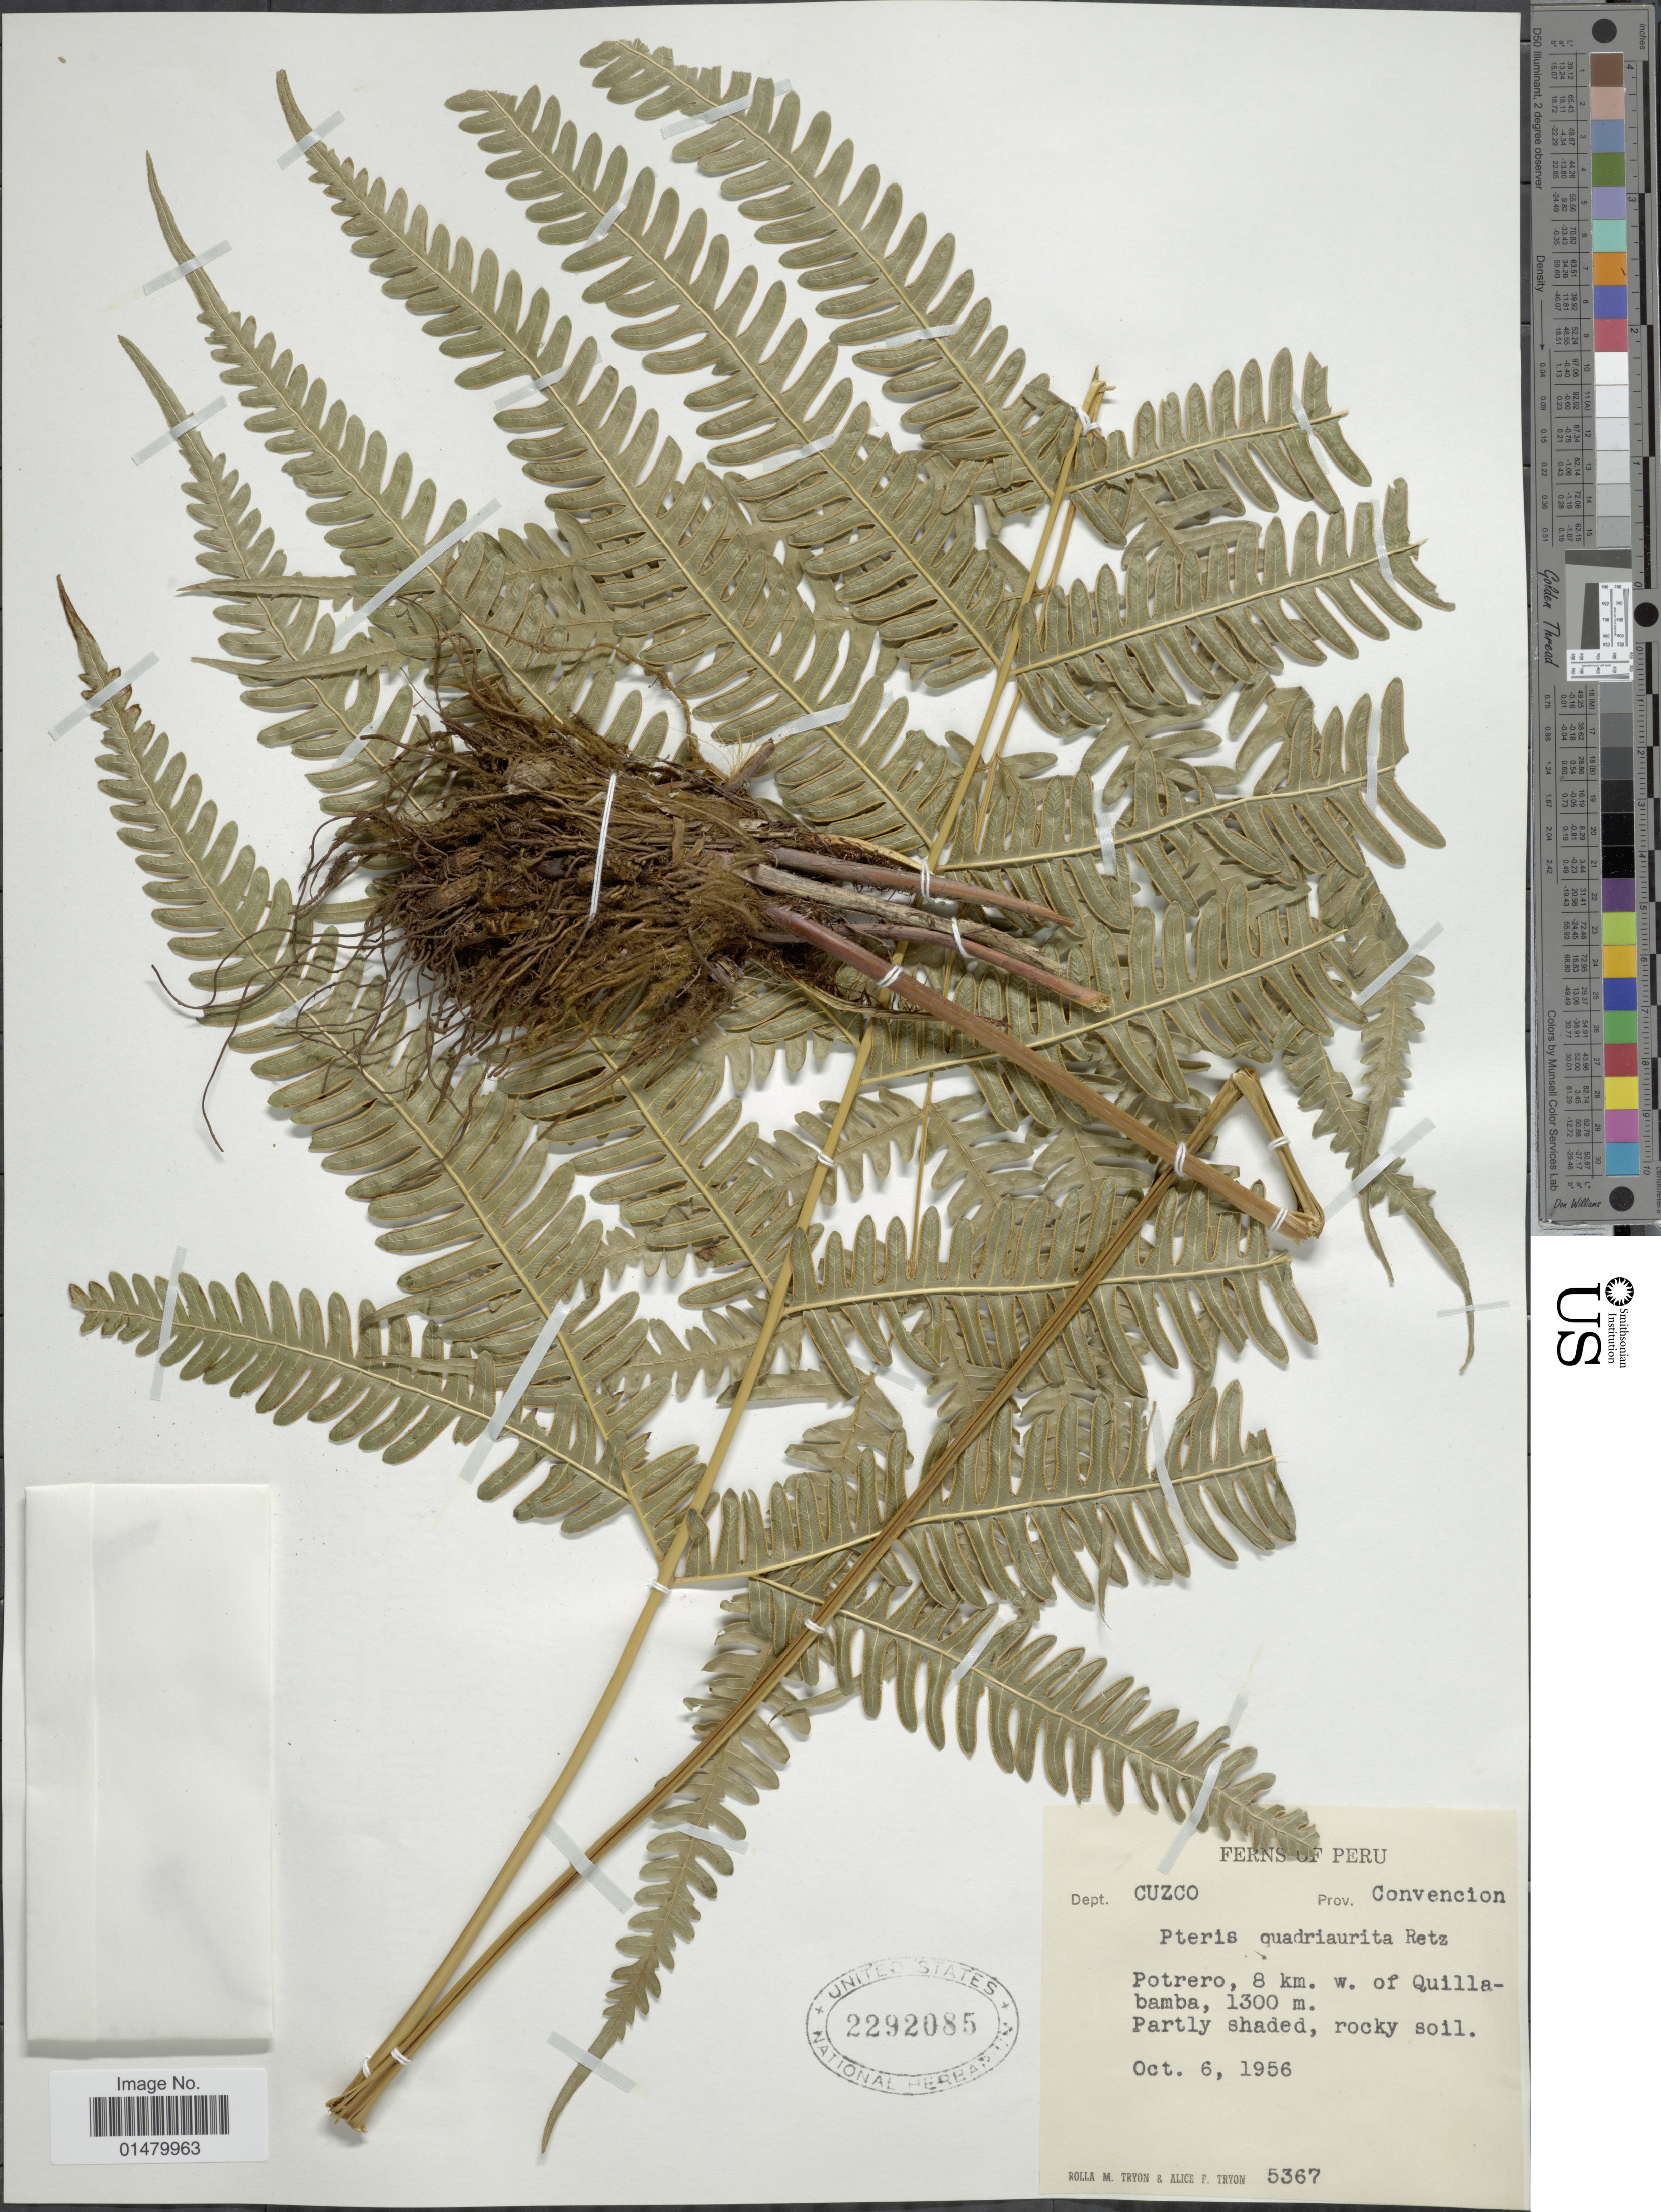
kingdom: Plantae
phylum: Tracheophyta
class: Polypodiopsida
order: Polypodiales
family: Pteridaceae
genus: Pteris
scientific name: Pteris quadriaurita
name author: Retz.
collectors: R. M. Tryon & A. F. Tryon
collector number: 5367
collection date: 1956-10-06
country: Peru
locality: Dept. Cuzco. Prov. Convencion. Potrero, 8 km. w. of Quillabamba.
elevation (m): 1300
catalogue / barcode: US 2292085